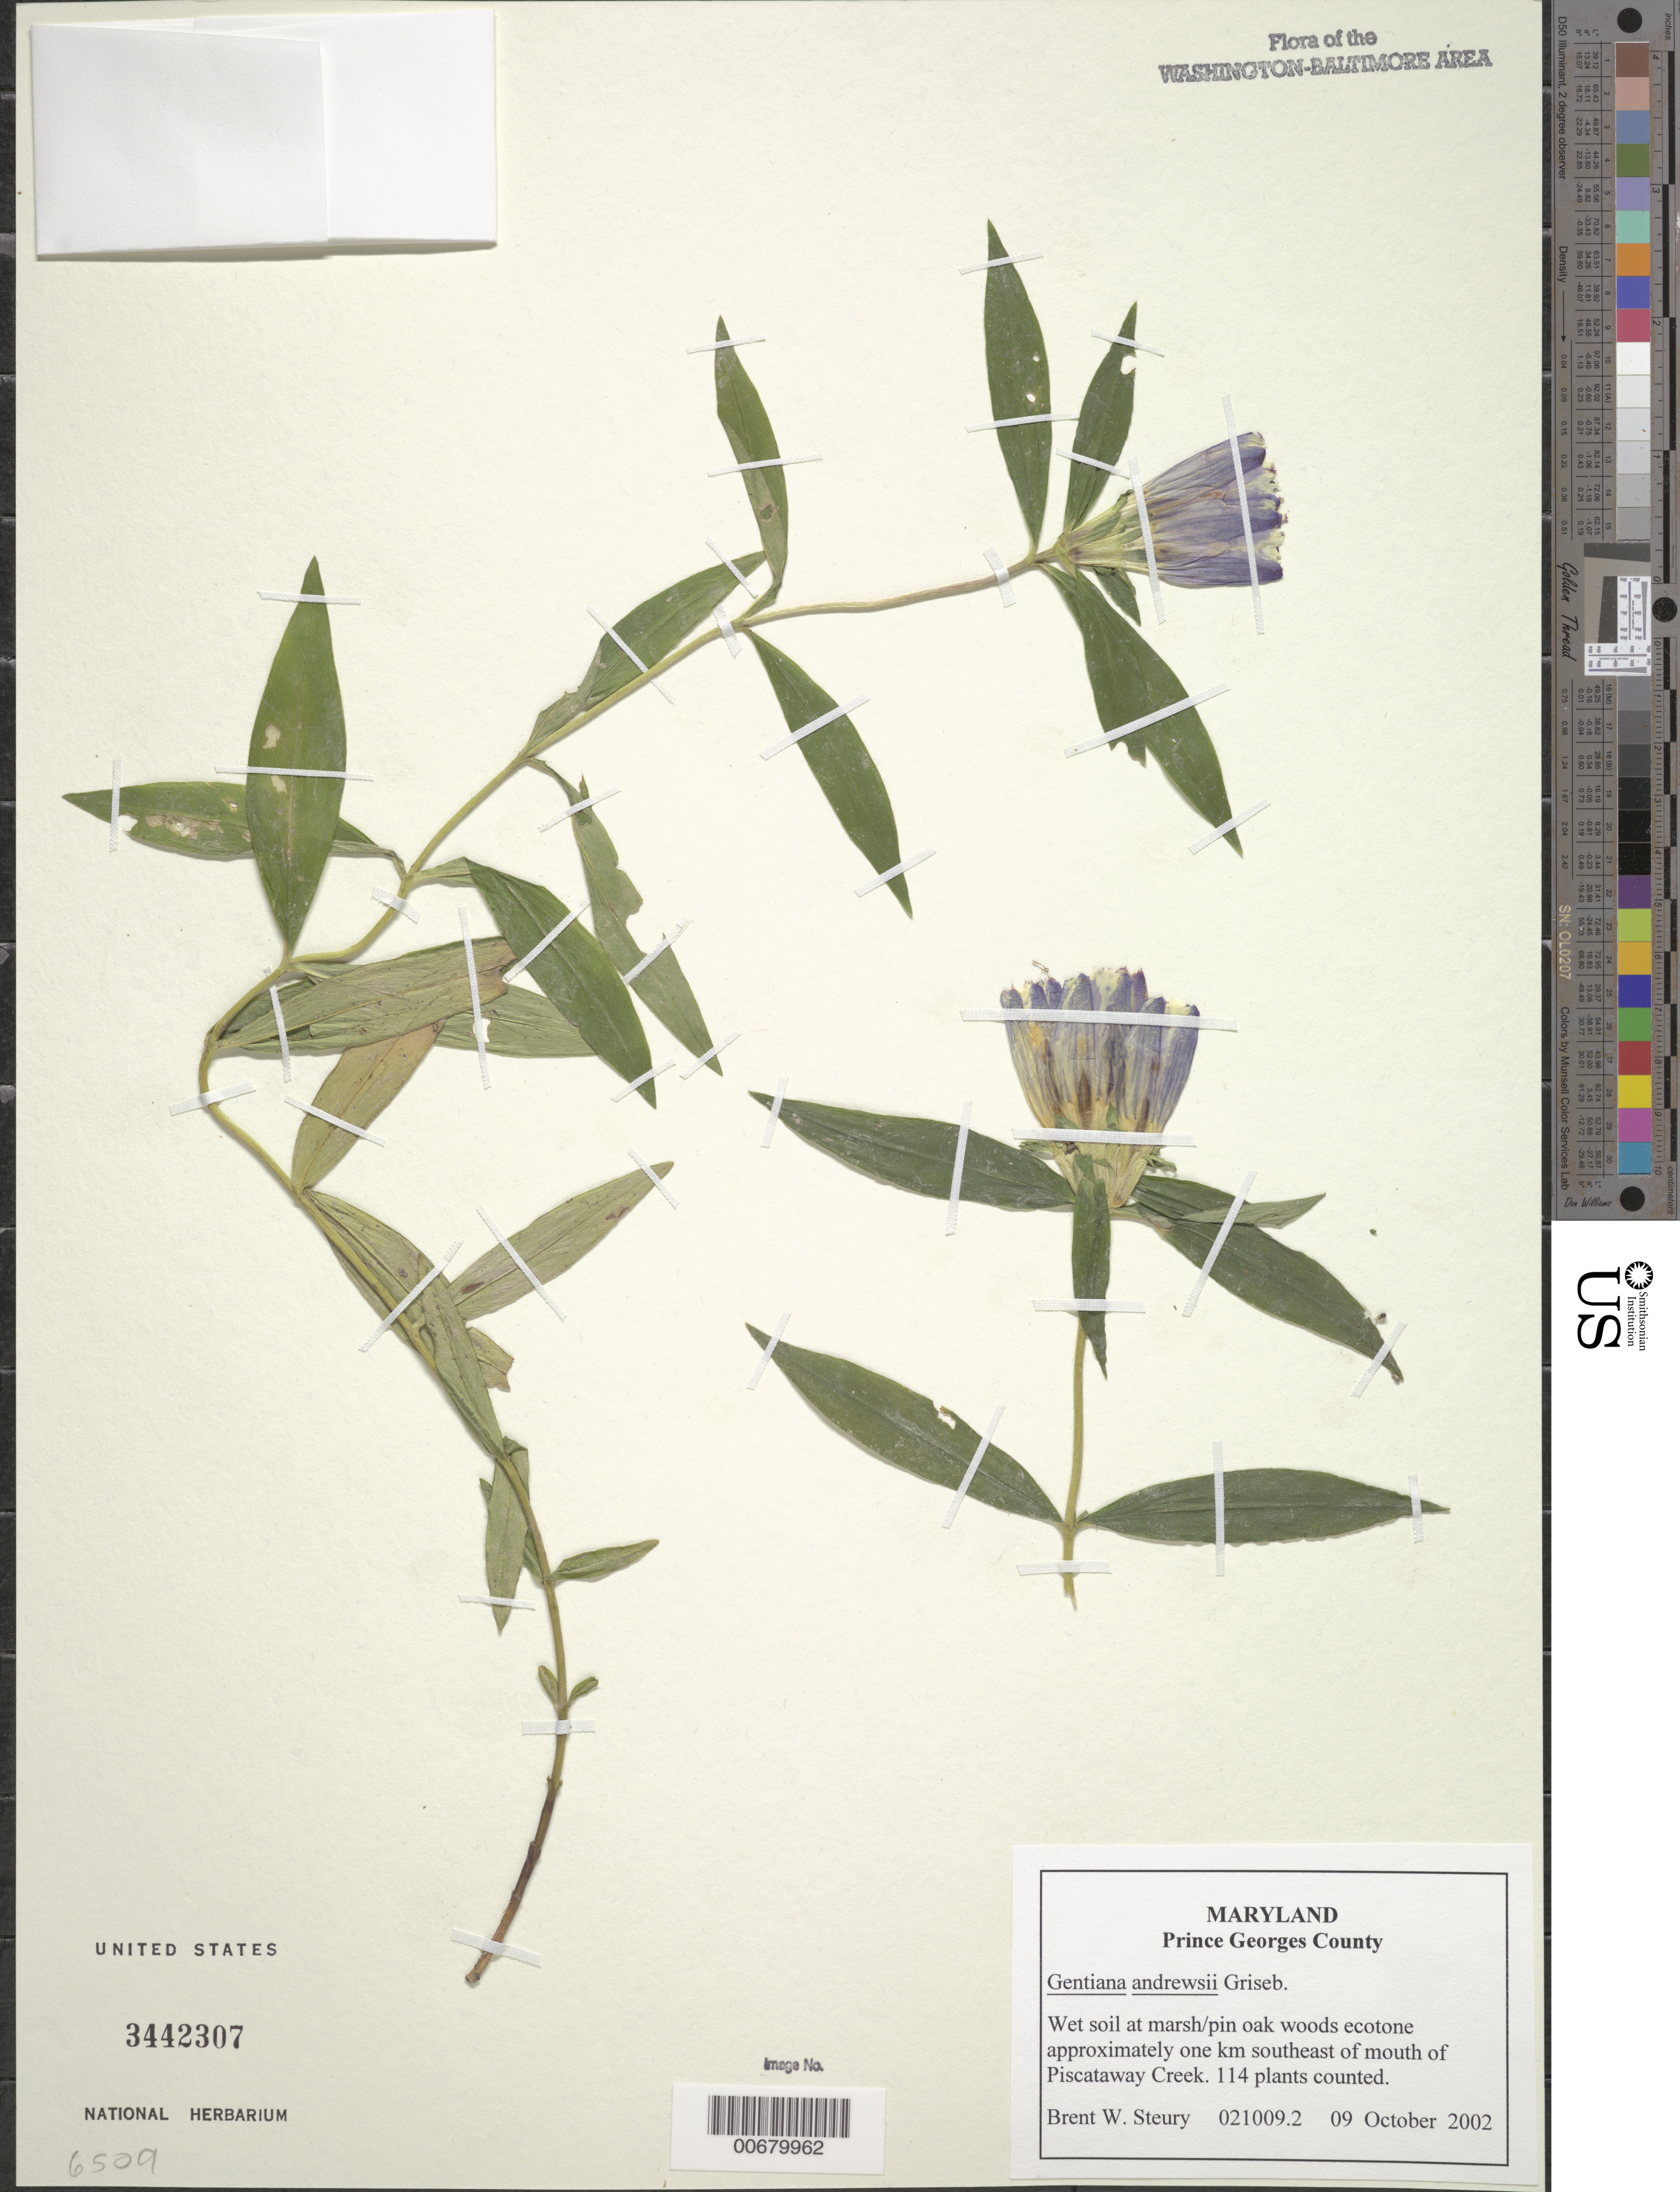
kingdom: Plantae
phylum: Tracheophyta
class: Magnoliopsida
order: Gentianales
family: Gentianaceae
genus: Gentiana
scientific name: Gentiana andrewsii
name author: Griseb.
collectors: B. Steury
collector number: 021009.2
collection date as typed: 09 October 2002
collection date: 2002-10-09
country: United States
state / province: Maryland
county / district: Prince George's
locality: Southeast of mouth of Piscataway Creek.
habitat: Wet soil at marsh/pin oak woods ecotone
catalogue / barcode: US 3442307